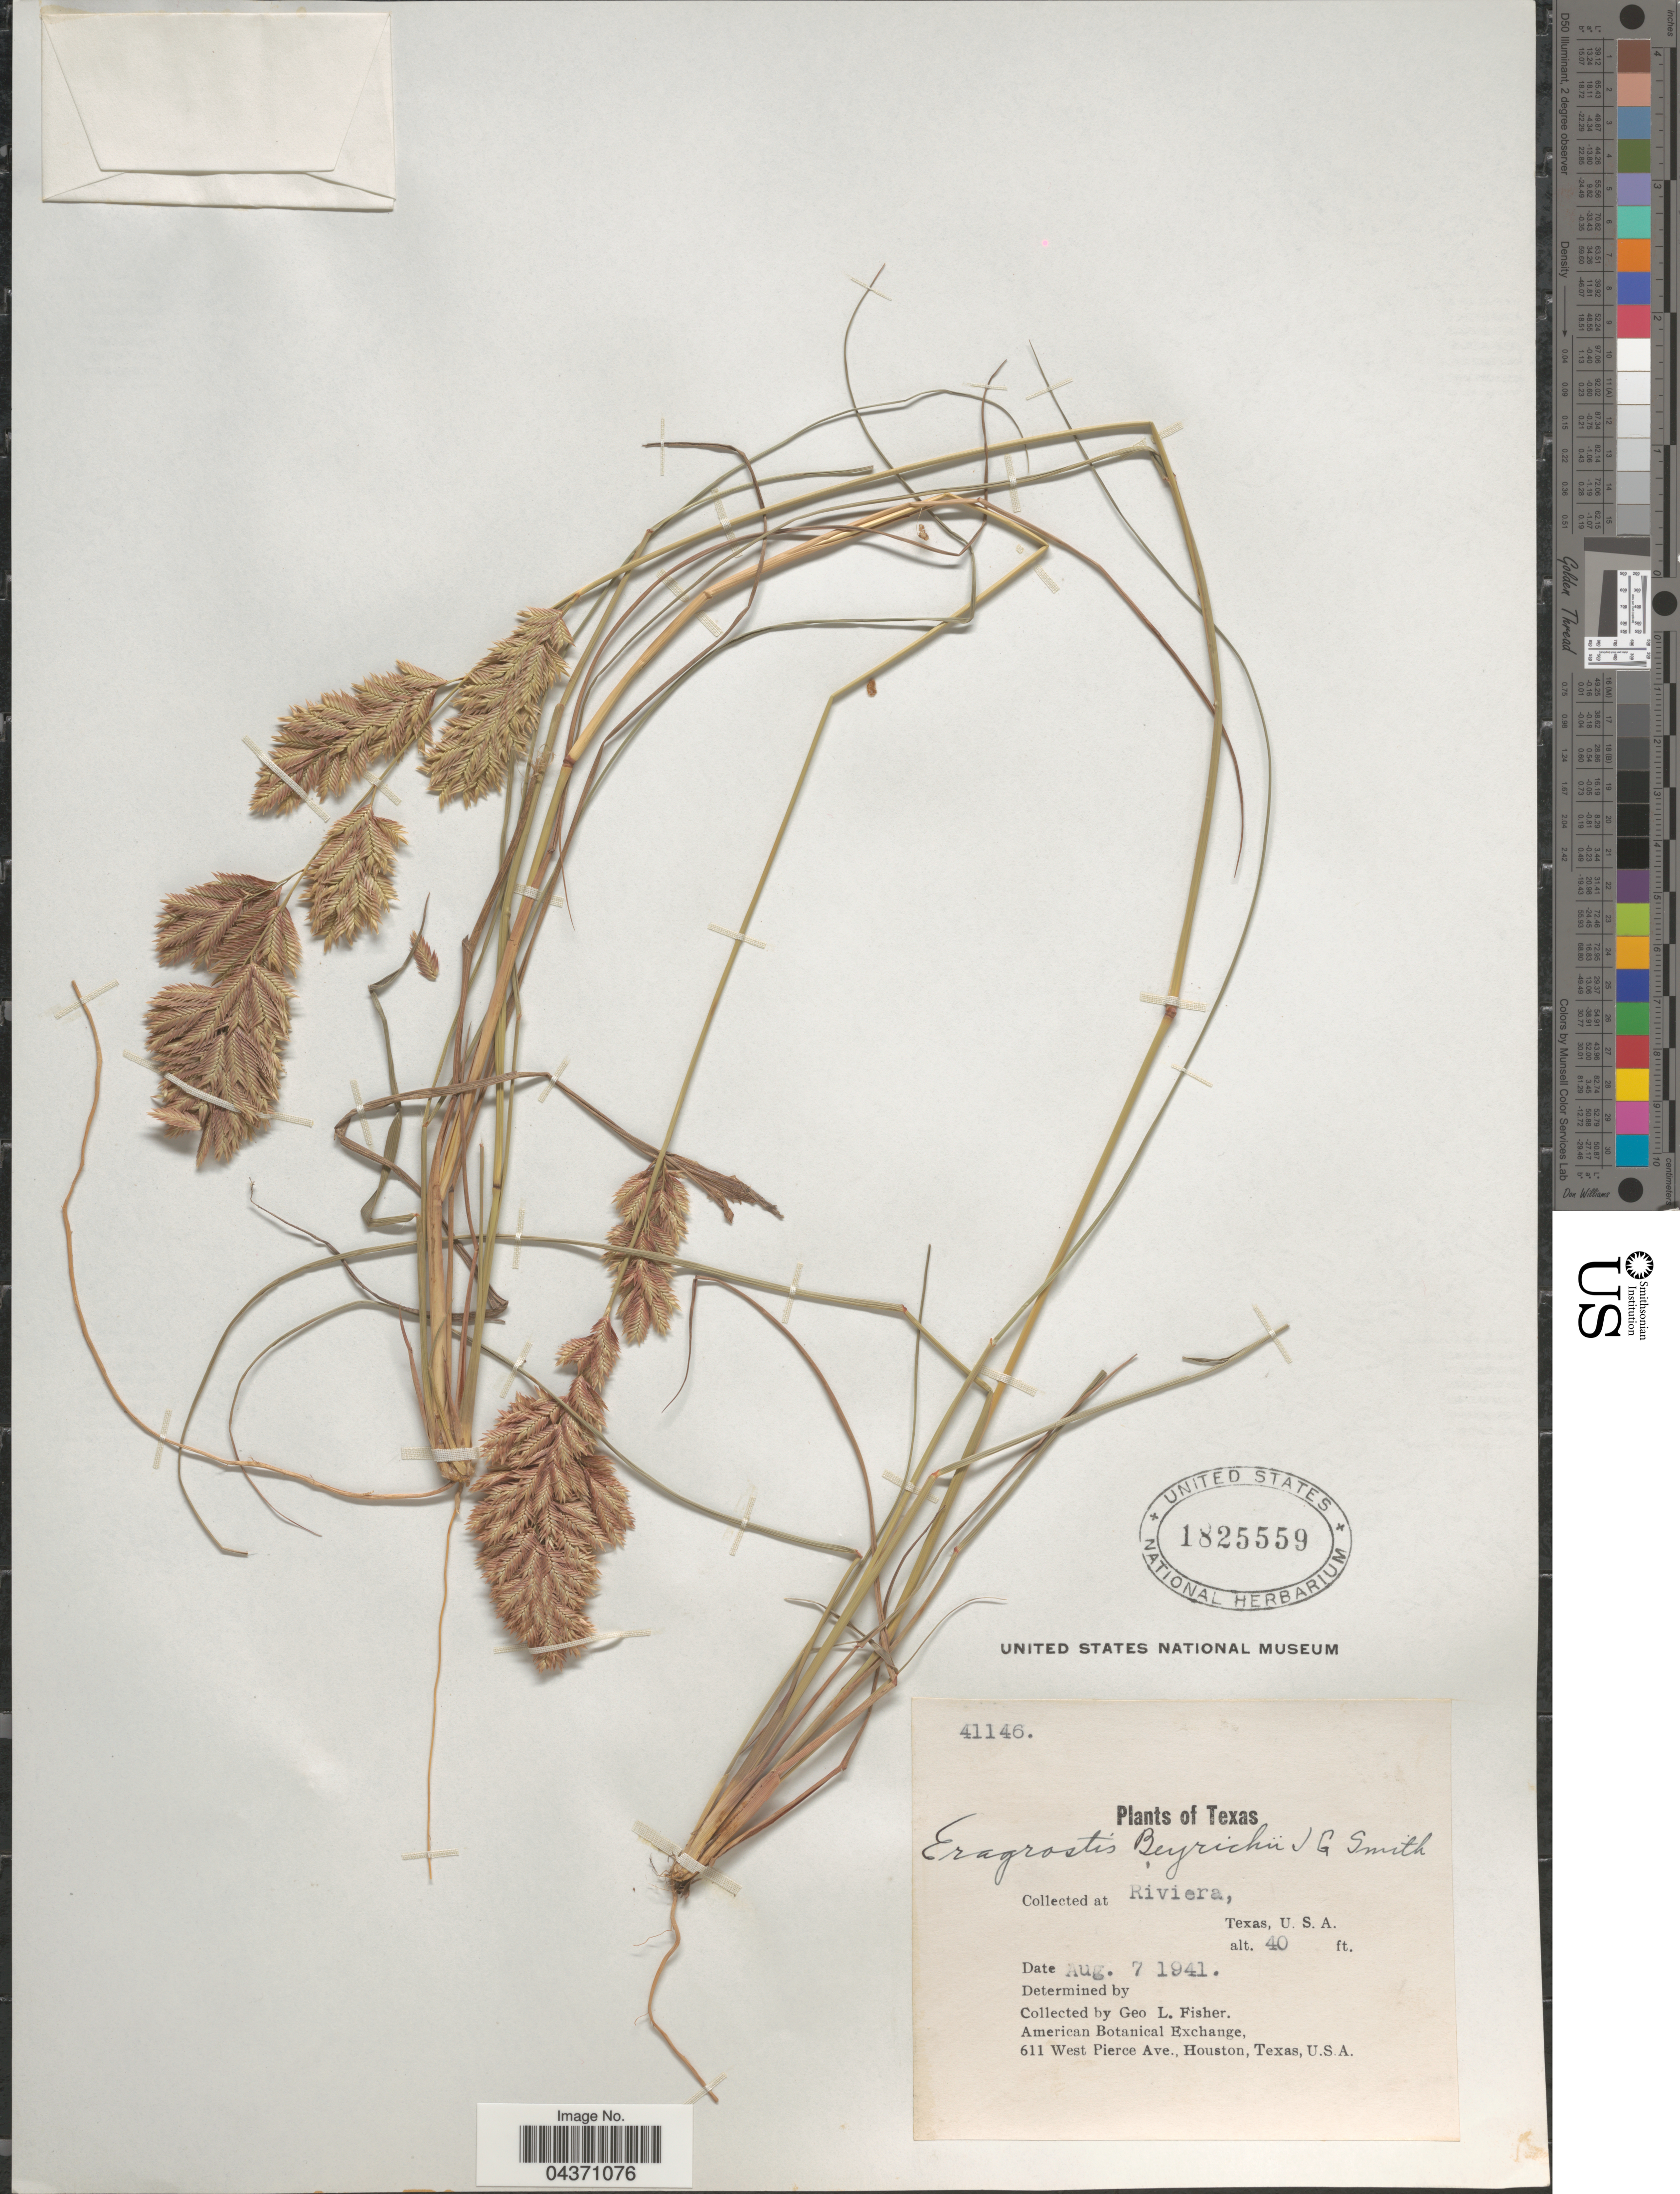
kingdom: Plantae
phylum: Tracheophyta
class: Liliopsida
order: Poales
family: Poaceae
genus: Eragrostis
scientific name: Eragrostis secundiflora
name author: J. Presl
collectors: G. L. Fisher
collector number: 41146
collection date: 1941-08-07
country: United States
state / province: Texas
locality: Riviera.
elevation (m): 12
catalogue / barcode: US 1825559